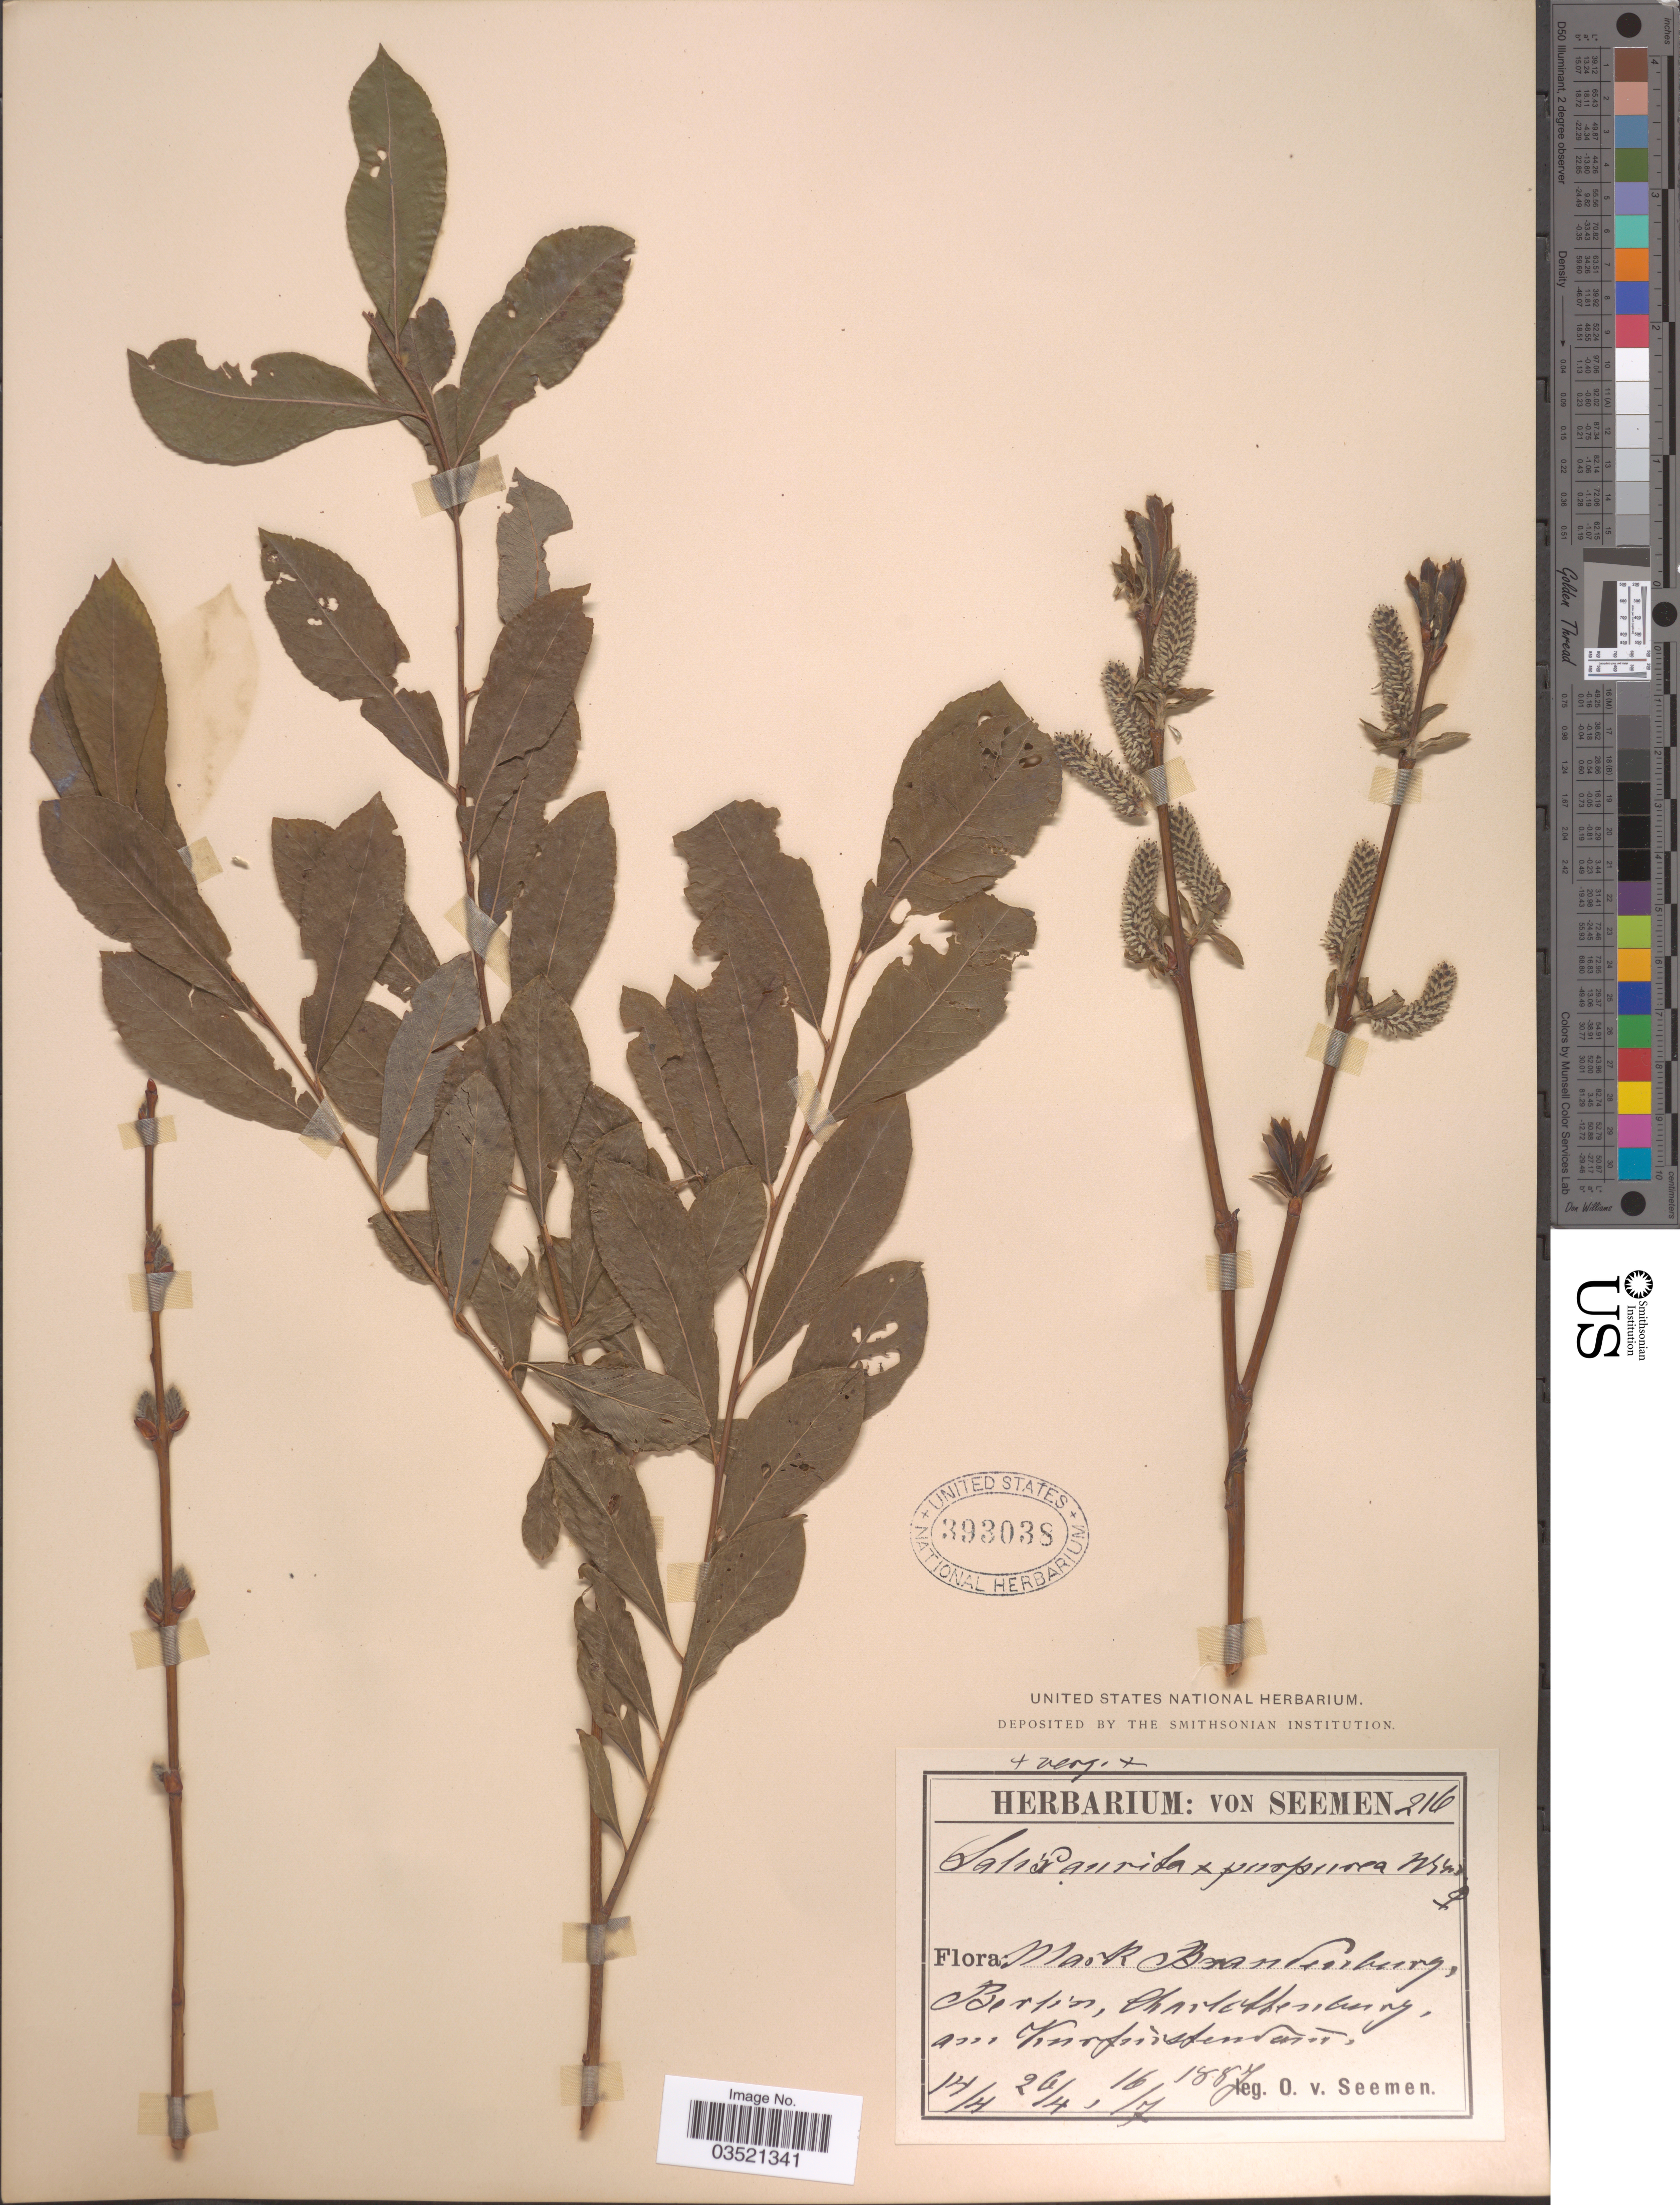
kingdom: Plantae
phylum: Tracheophyta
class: Magnoliopsida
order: Malpighiales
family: Salicaceae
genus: Salix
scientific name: Salix aurita x S. purpurea L.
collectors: K. O. von Seemen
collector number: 216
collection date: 1887-04-14/1887-07-16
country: Germany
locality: Mark Brandenburg, Berlin, Charlottenburg, am Kurfurstendamm.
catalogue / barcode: US 393038